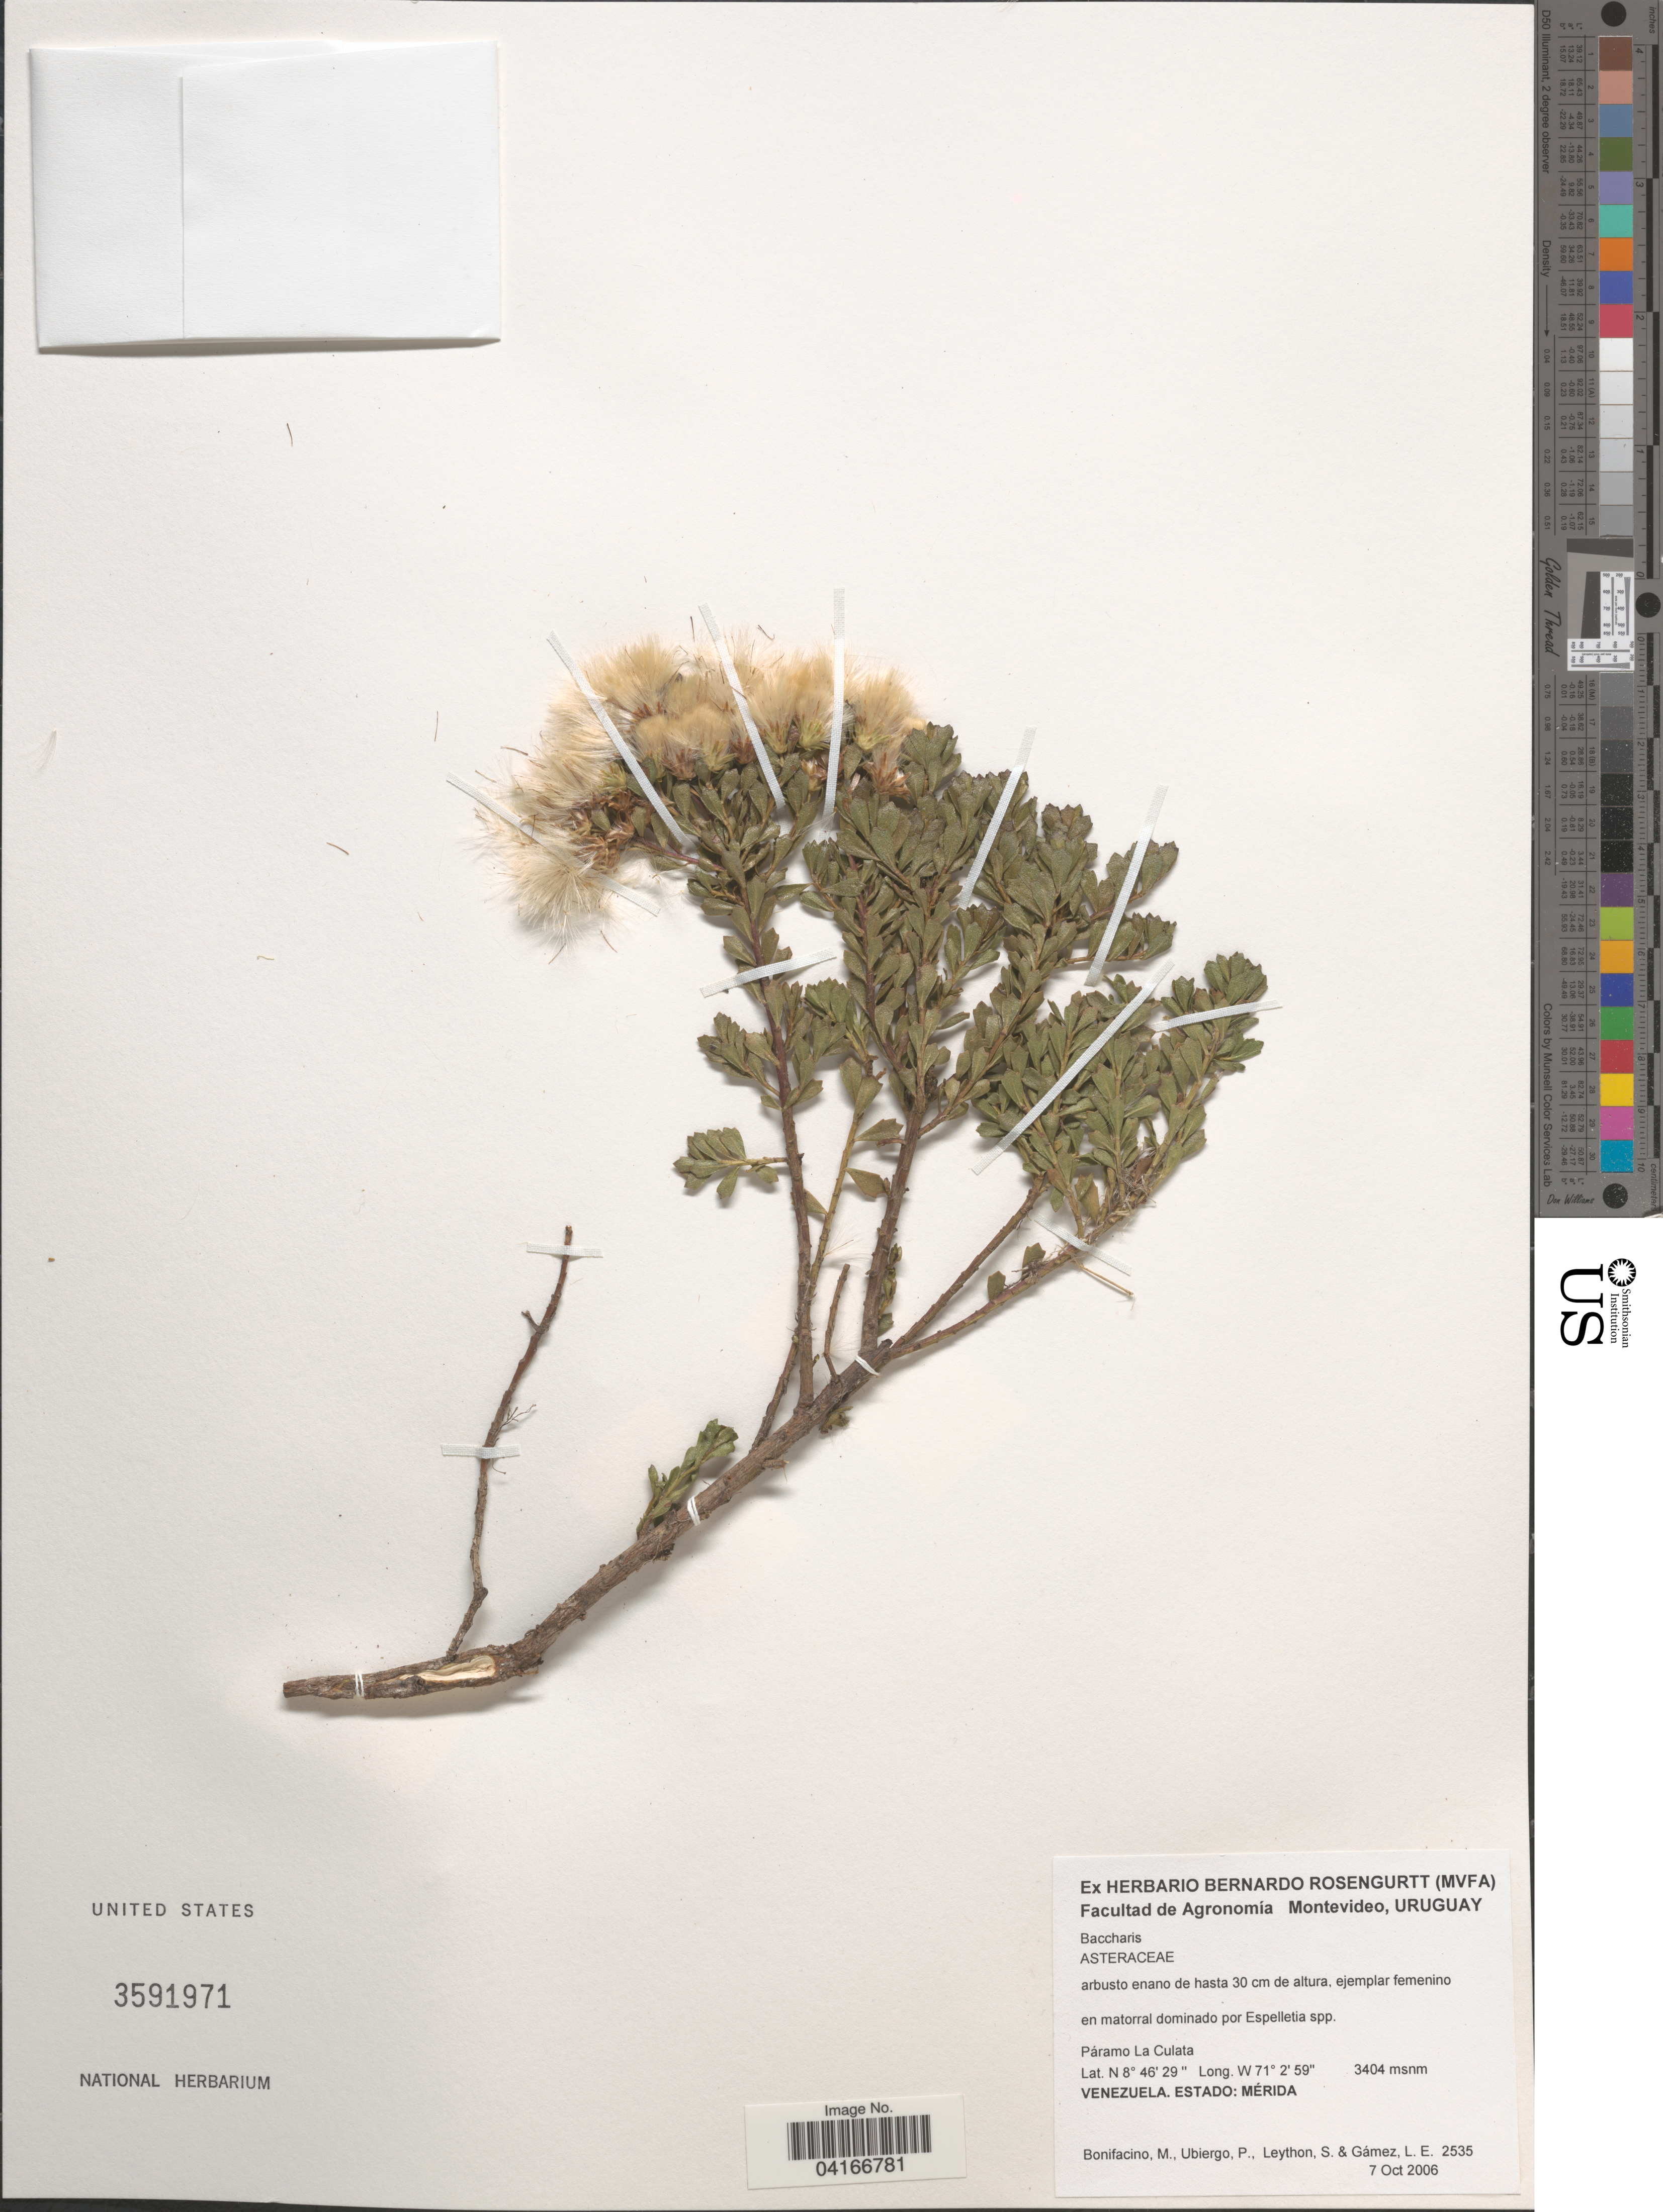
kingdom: Plantae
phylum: Tracheophyta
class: Magnoliopsida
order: Asterales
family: Asteraceae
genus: Baccharis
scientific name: Baccharis sp.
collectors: M. Bonifacino, P. Ubiergo, S. Leython & L. Gamez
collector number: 2535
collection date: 2006-10-07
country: Venezuela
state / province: Merida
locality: Páramo La Culata.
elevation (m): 3404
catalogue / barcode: US 3591971